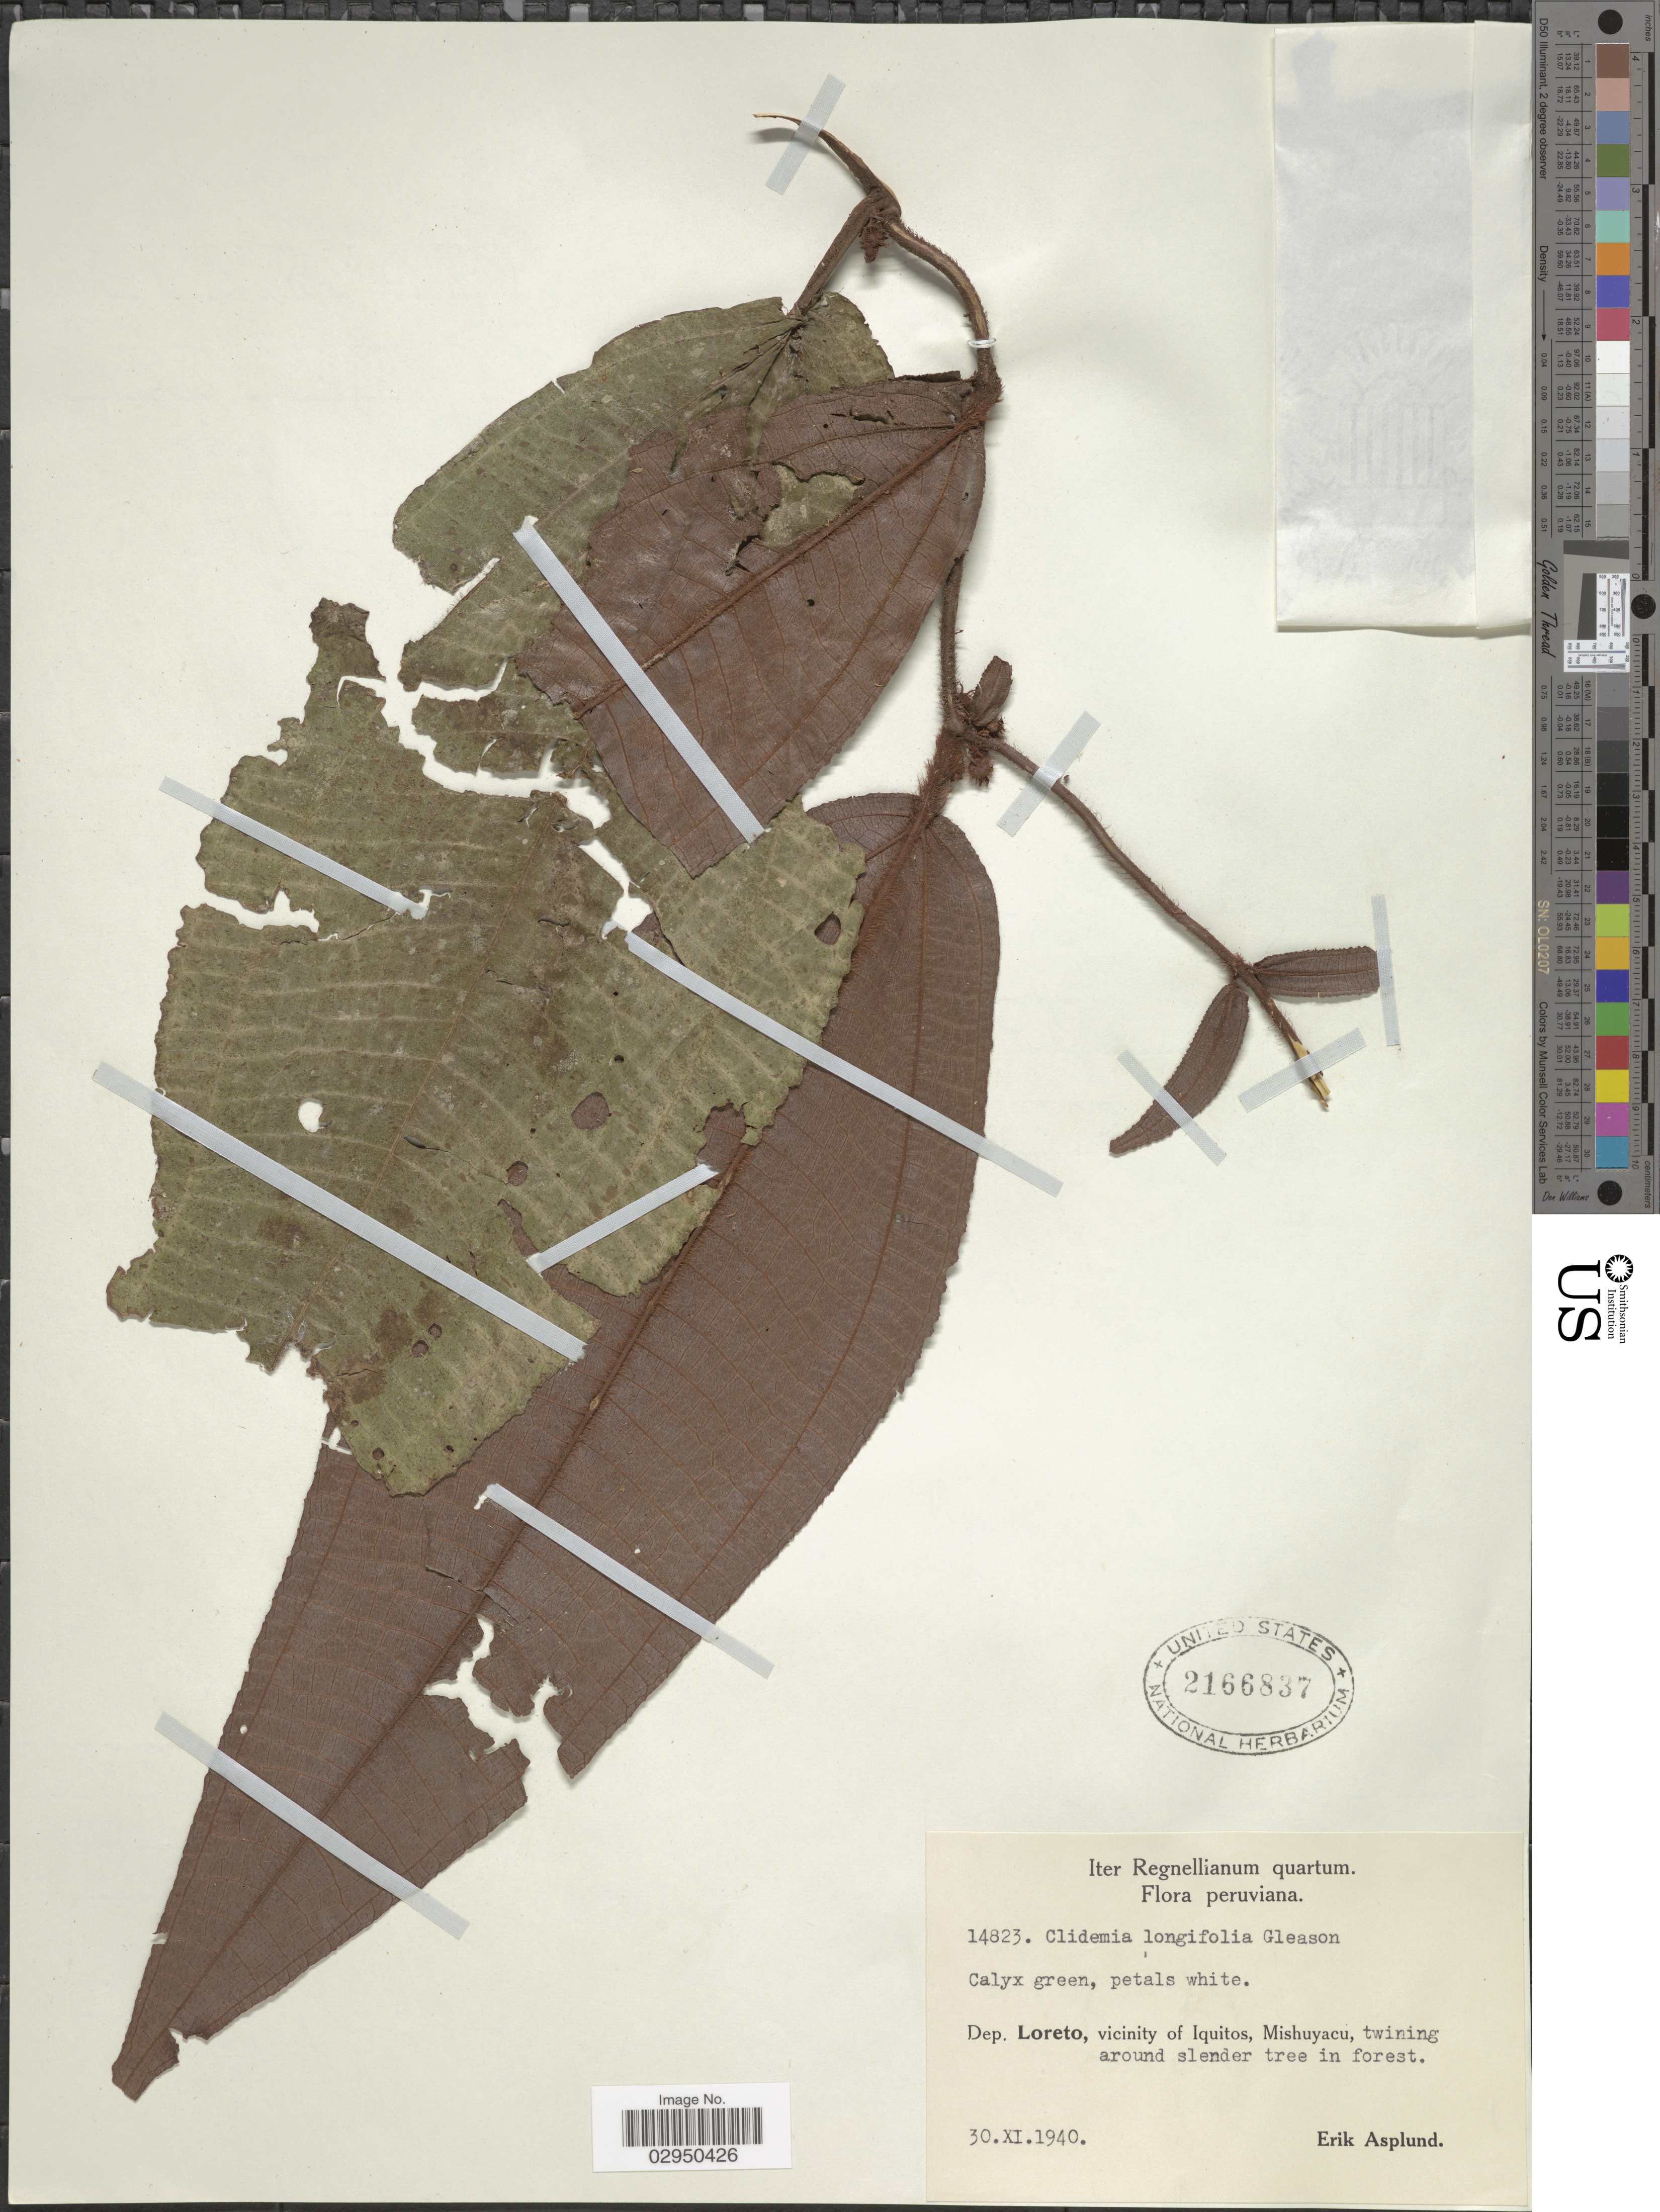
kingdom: Plantae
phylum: Tracheophyta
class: Magnoliopsida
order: Myrtales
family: Melastomataceae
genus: Clidemia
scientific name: Clidemia longifolia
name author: Gleason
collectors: E. Asplund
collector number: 14823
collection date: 1940-11-30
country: Peru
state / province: Loreto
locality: Dep. Loreto, vicinity of Iquitos, Mishuyacu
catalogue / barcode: US 2166837